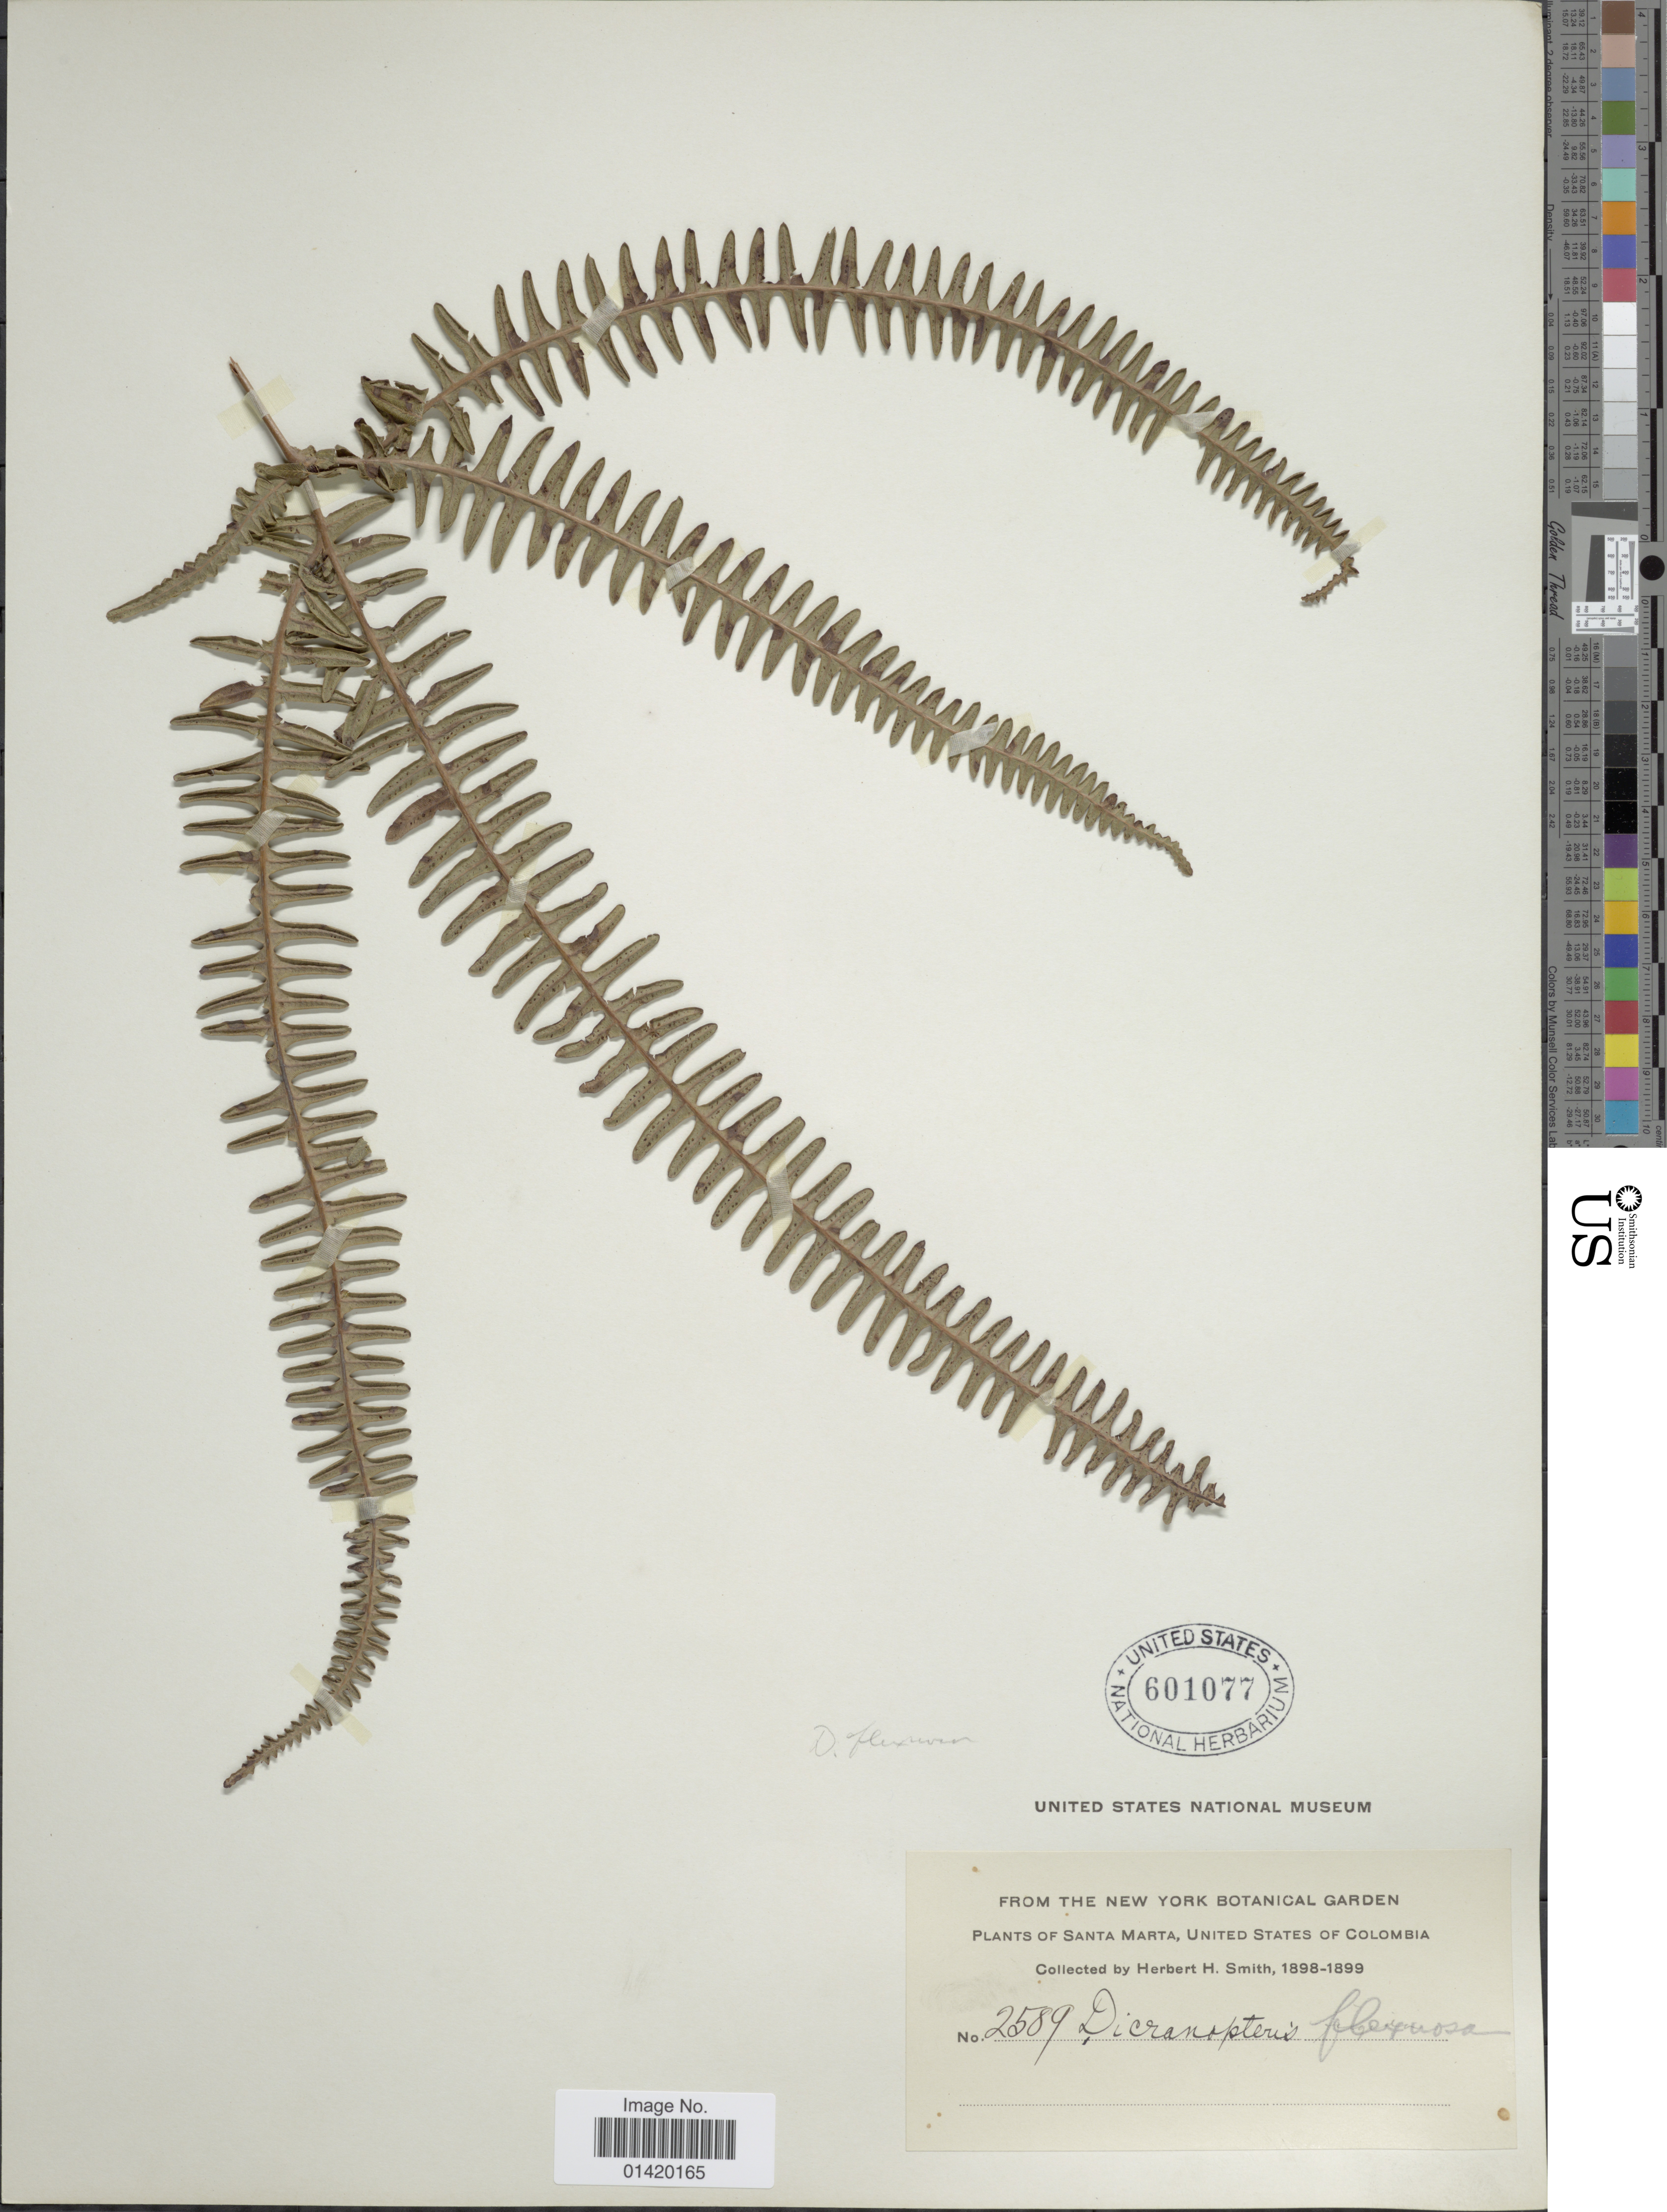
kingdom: Plantae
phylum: Tracheophyta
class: Polypodiopsida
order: Gleicheniales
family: Gleicheniaceae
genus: Dicranopteris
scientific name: Dicranopteris flexuosa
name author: (Schrad.) Underw.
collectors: Herbert H. Smith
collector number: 2589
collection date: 1898/1899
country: Colombia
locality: Santa Marta, United States of Colombia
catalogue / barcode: US 601077